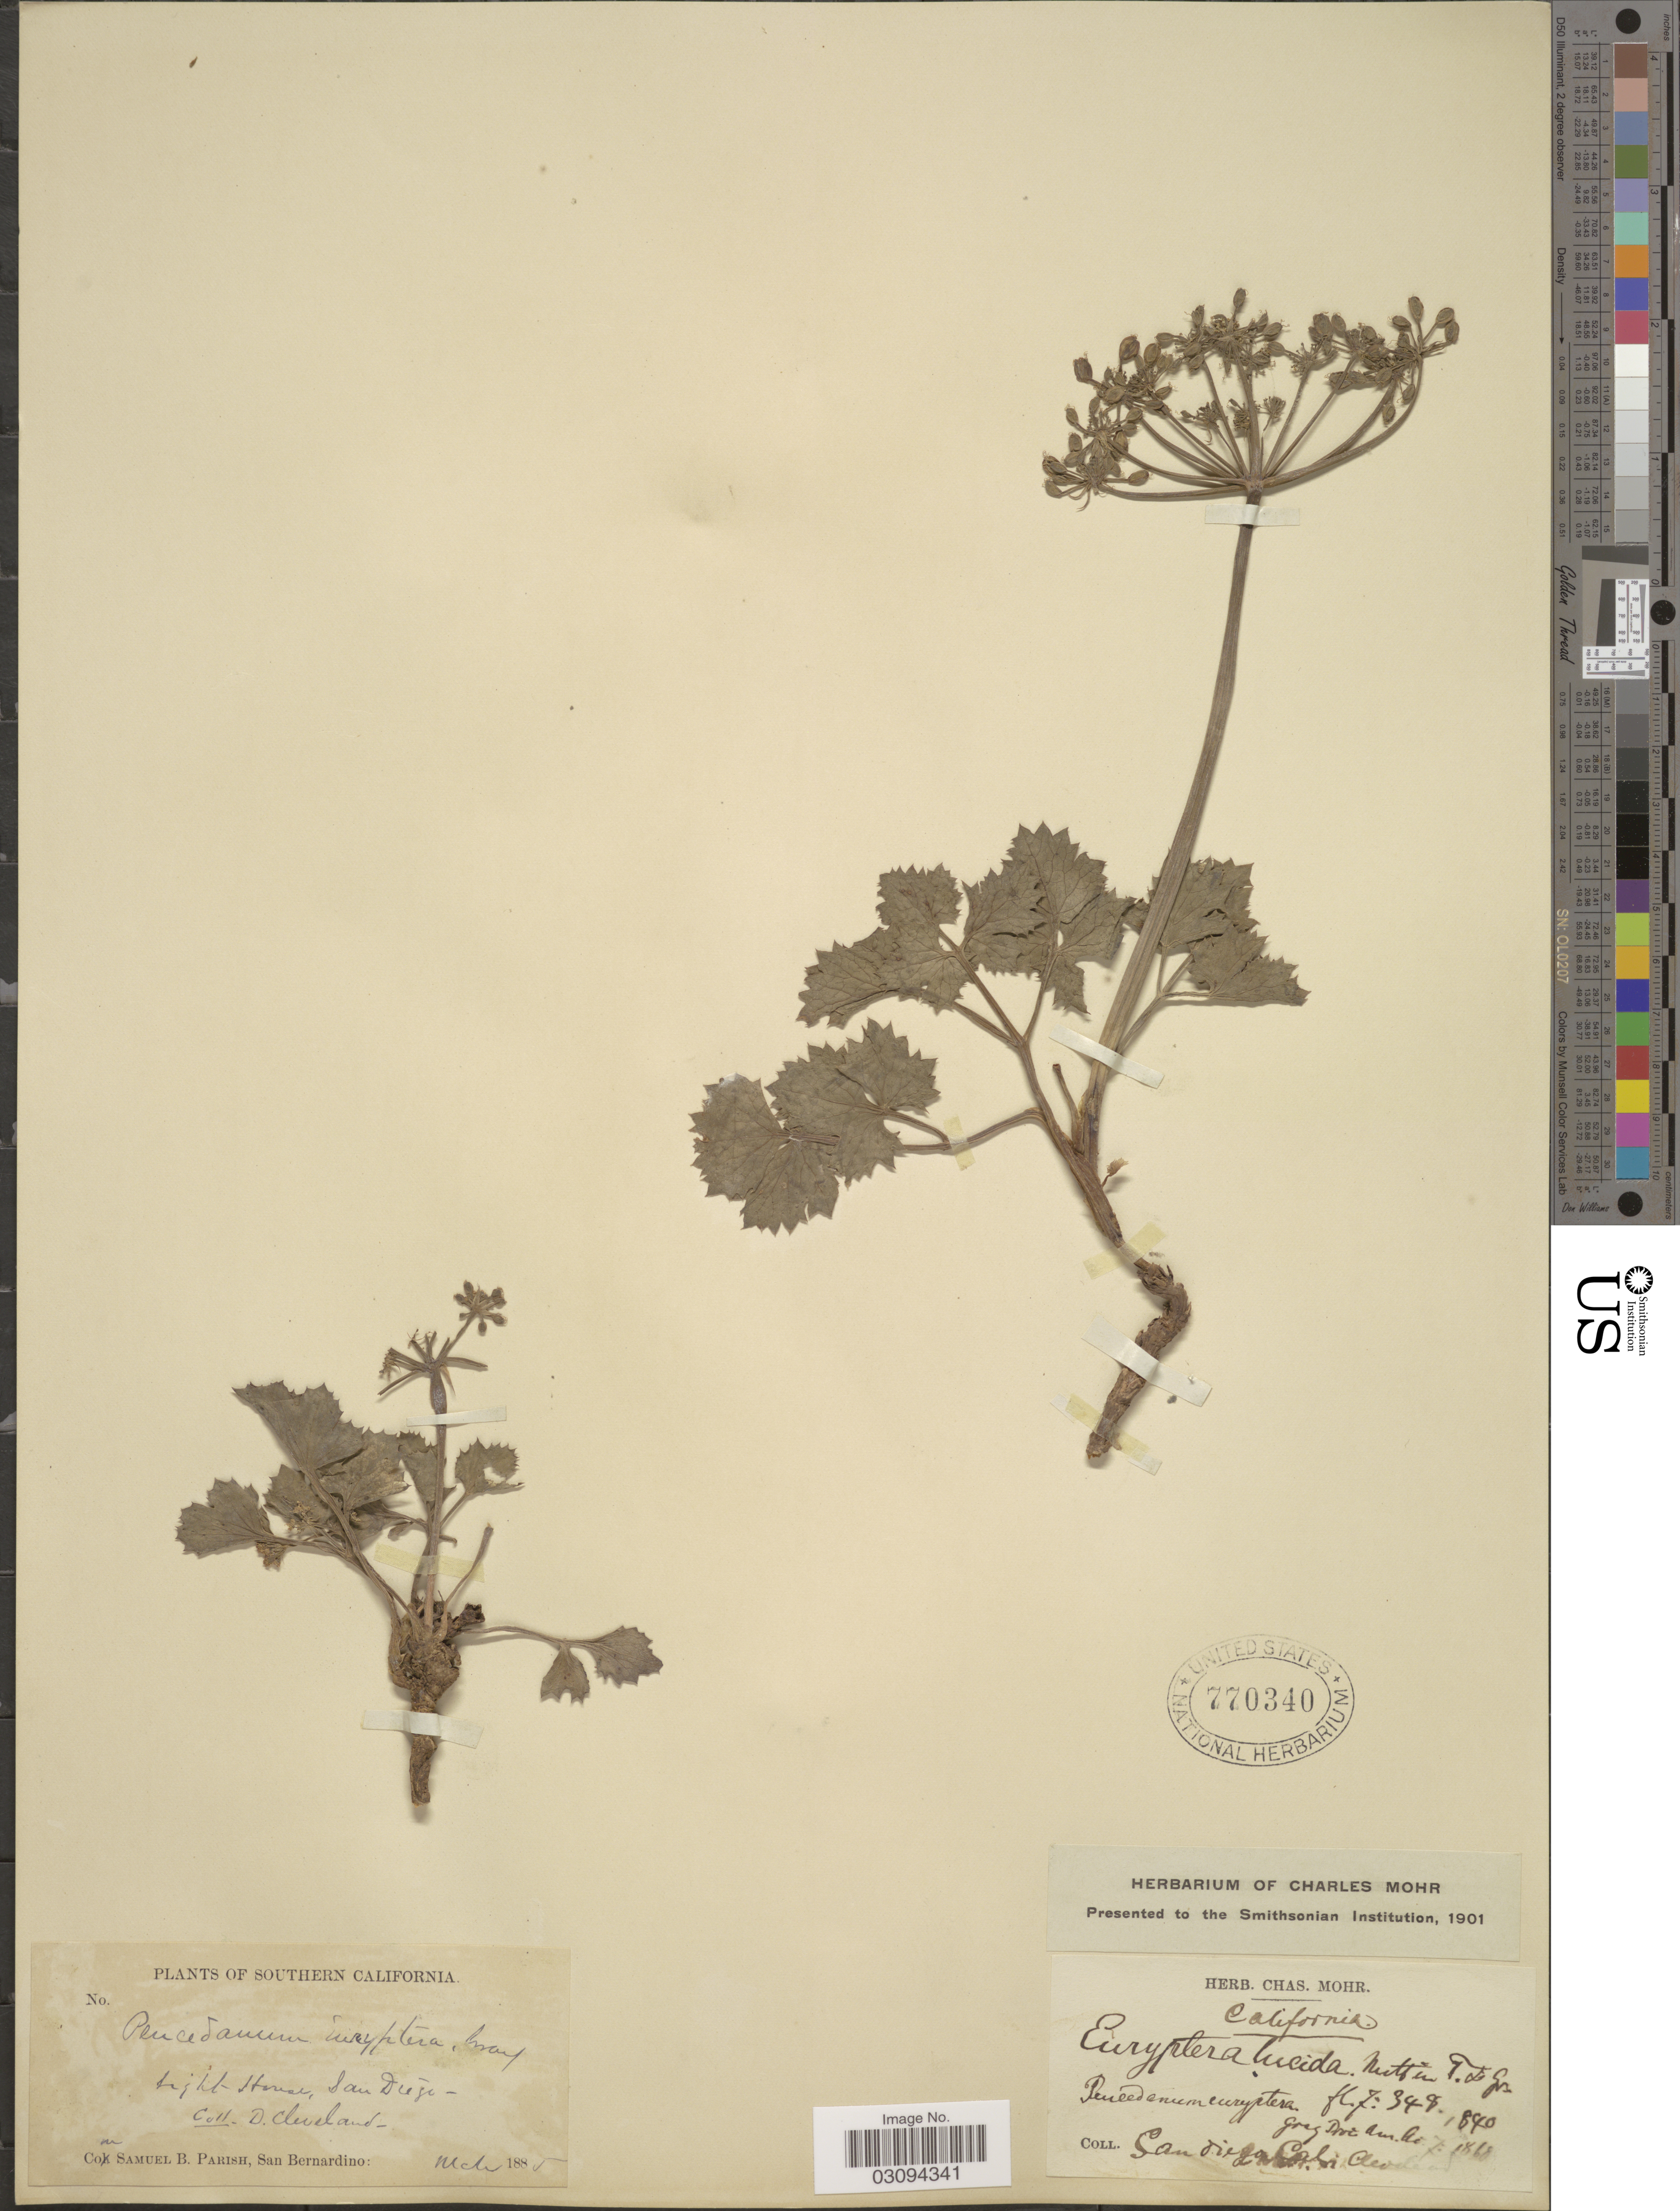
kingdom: Plantae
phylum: Tracheophyta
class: Magnoliopsida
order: Apiales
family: Apiaceae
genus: Lomatium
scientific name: Lomatium lucidum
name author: (Nutt. ex Torr. & A. Gray) Jeps.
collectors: D. Cleveland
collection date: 1885-03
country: United States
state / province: California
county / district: San Diego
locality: Southern California. Light House, San Diego.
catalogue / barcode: US 770340